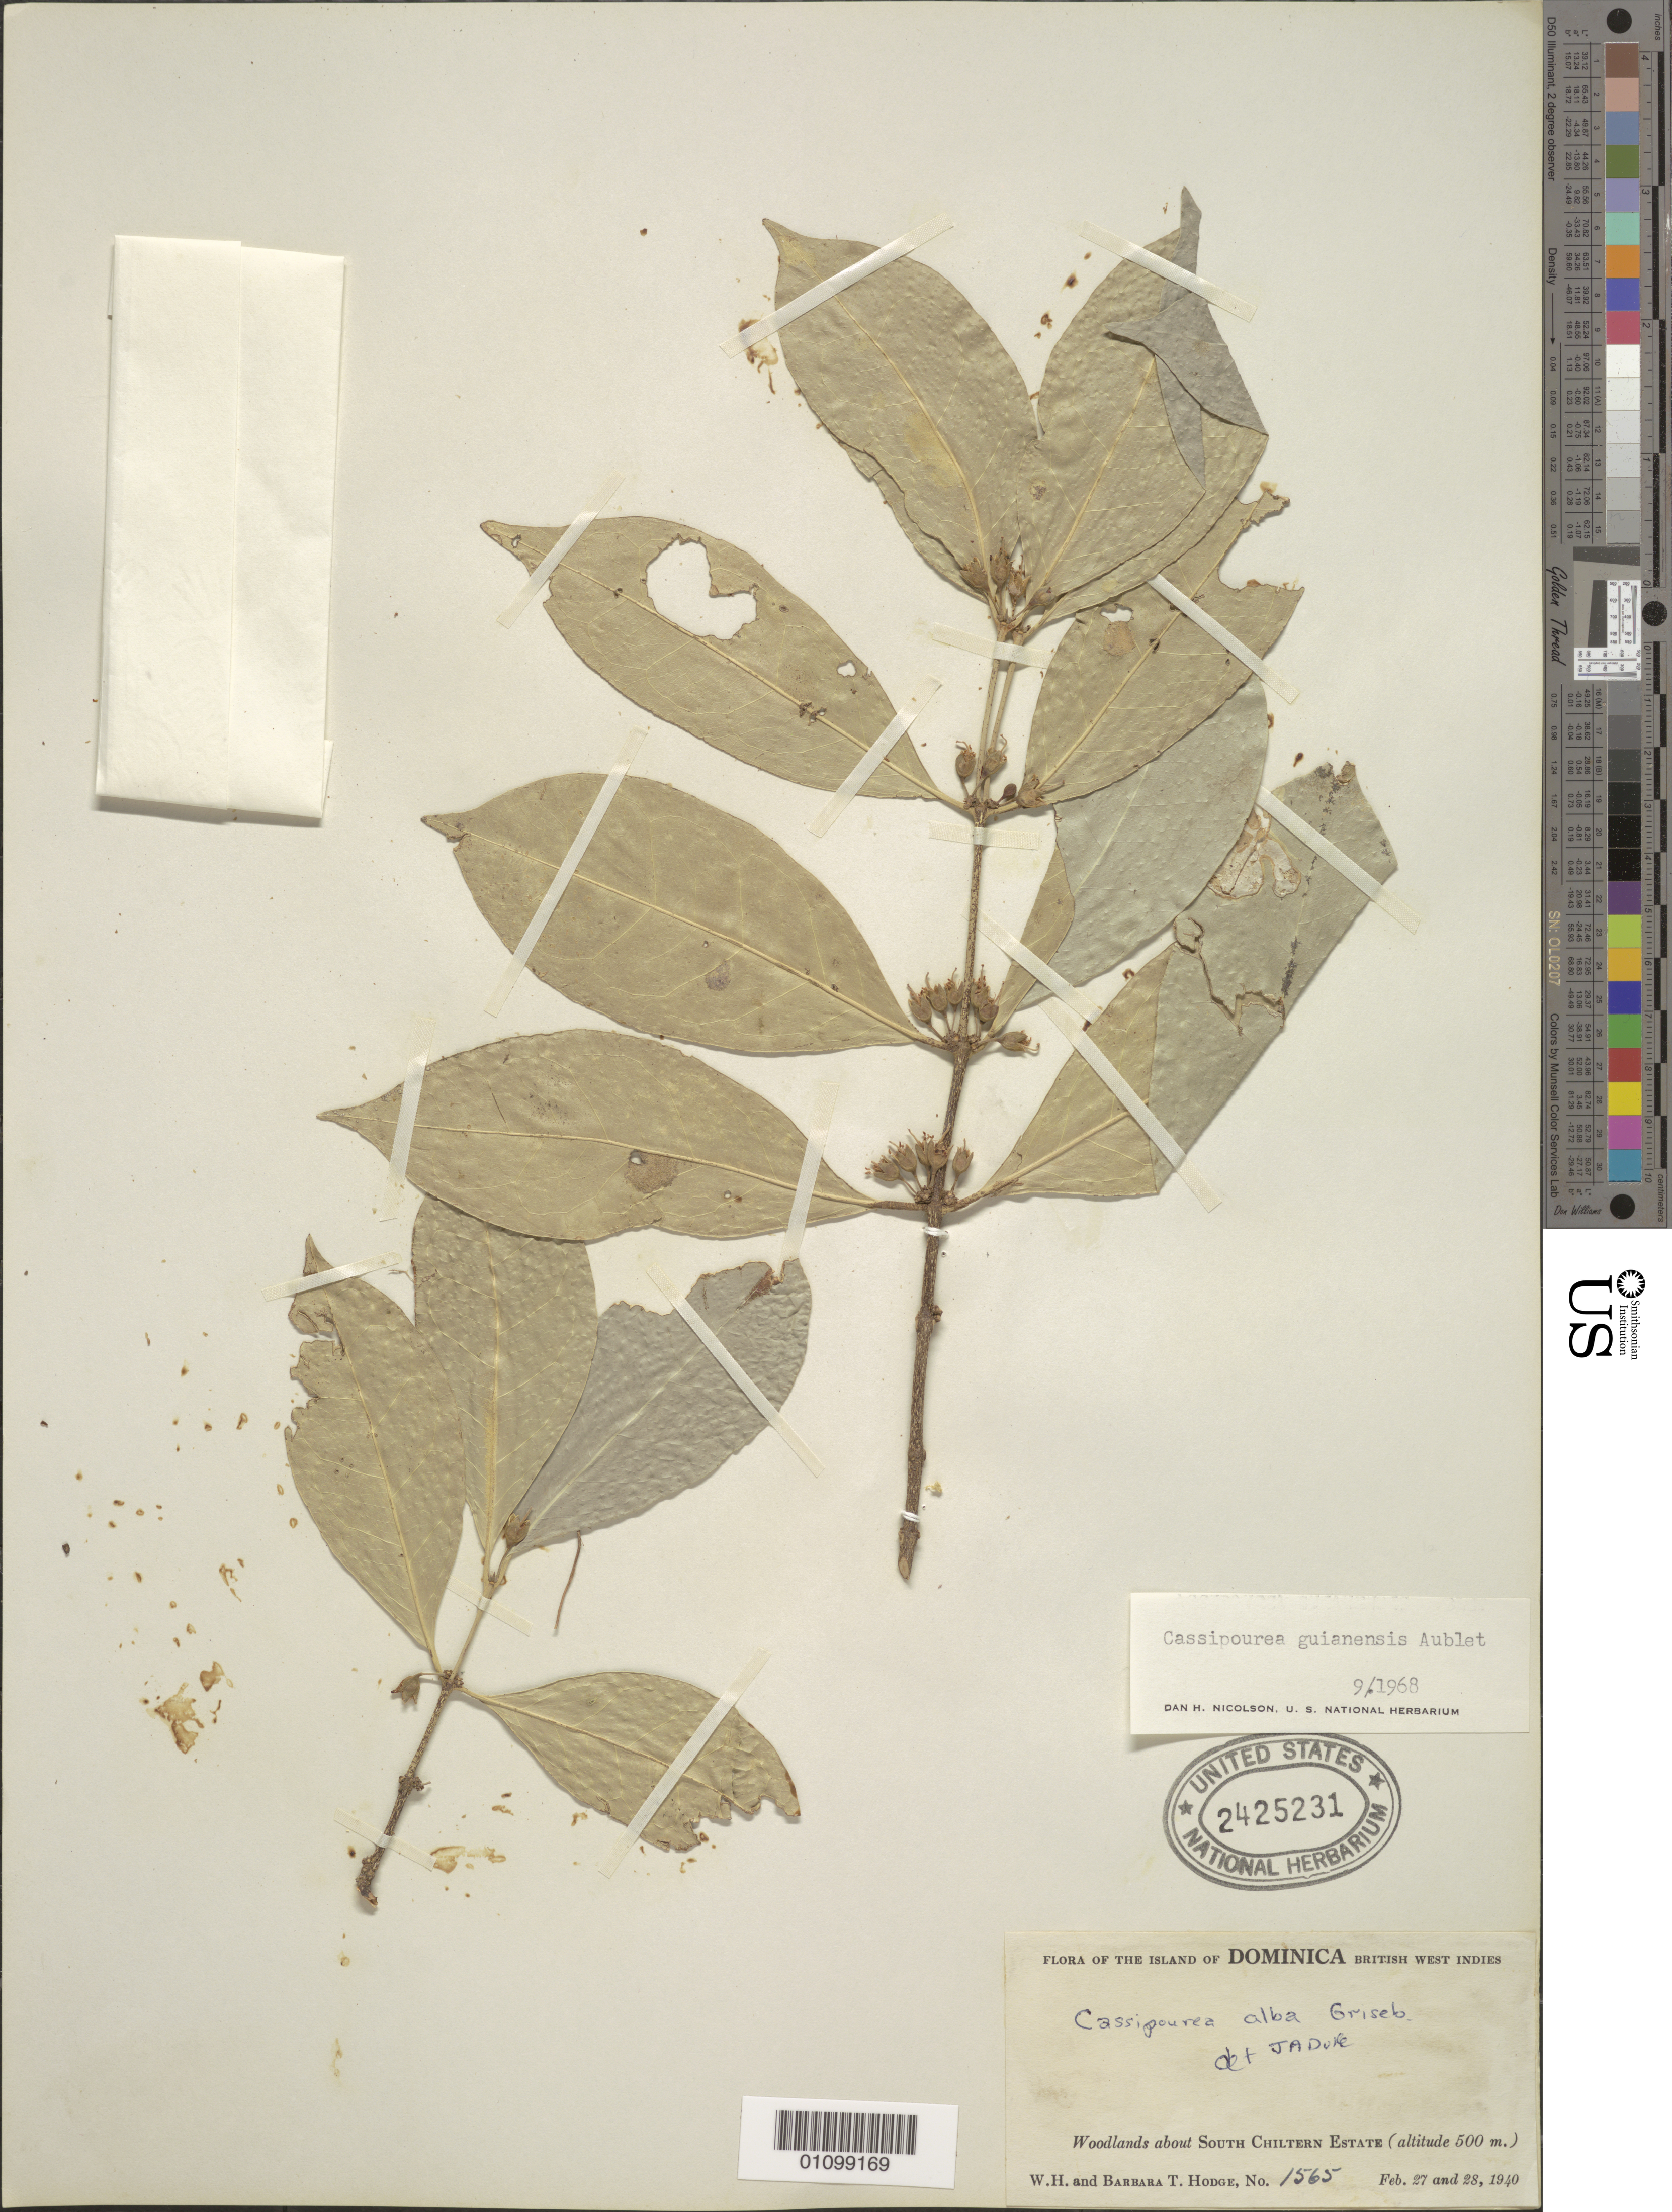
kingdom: Plantae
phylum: Tracheophyta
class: Magnoliopsida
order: Malpighiales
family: Rhizophoraceae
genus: Cassipourea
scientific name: Cassipourea guianensis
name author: Aubl.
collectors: B. Hodge & W. Hodge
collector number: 1565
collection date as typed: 27 Feb 1940 and 28 Feb 1940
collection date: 1940-02-27,1940-02-28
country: Dominica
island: Dominica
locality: Woodlands about South Chiltern Estate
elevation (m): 500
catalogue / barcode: US 2425231